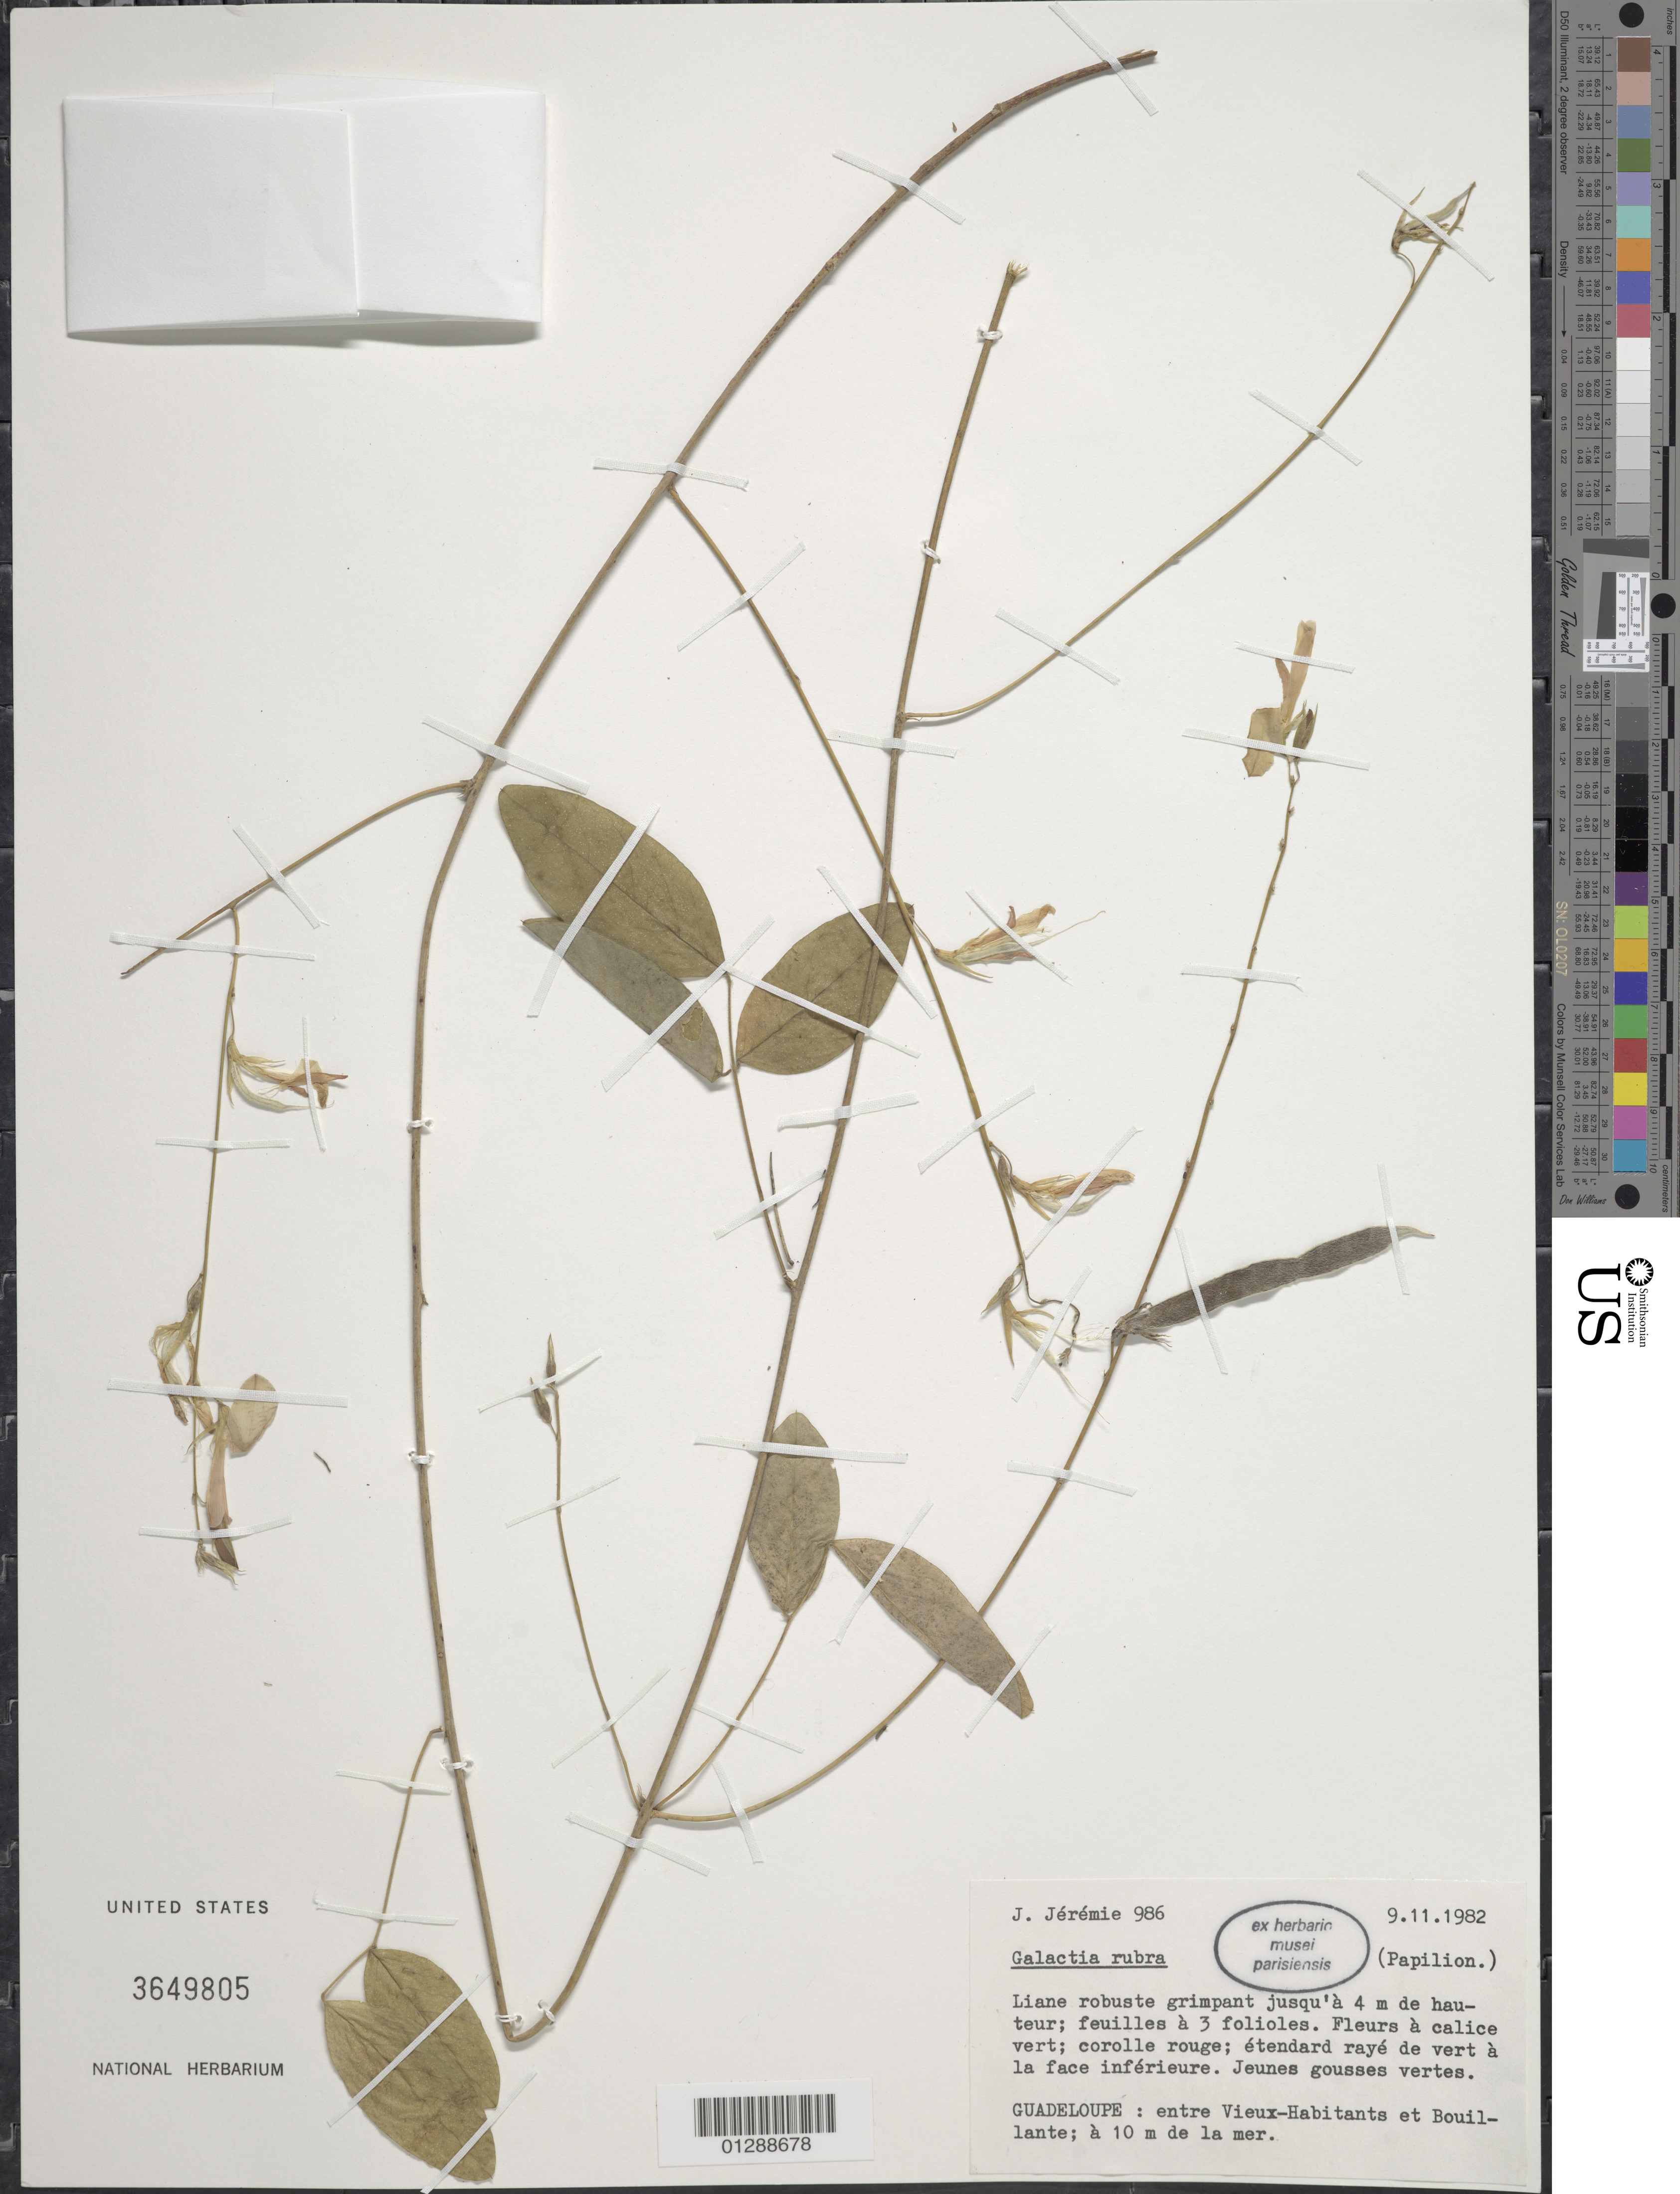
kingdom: Plantae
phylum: Tracheophyta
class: Magnoliopsida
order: Fabales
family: Fabaceae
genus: Galactia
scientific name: Galactia rubra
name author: (Jacq.) Urb.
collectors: J. Jérémie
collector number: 986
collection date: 1982-11-09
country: Guadeloupe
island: Basse-Terre I.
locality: Vieux-Habitants et Bouillante, à 10 m de la mer.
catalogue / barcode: US 3649805